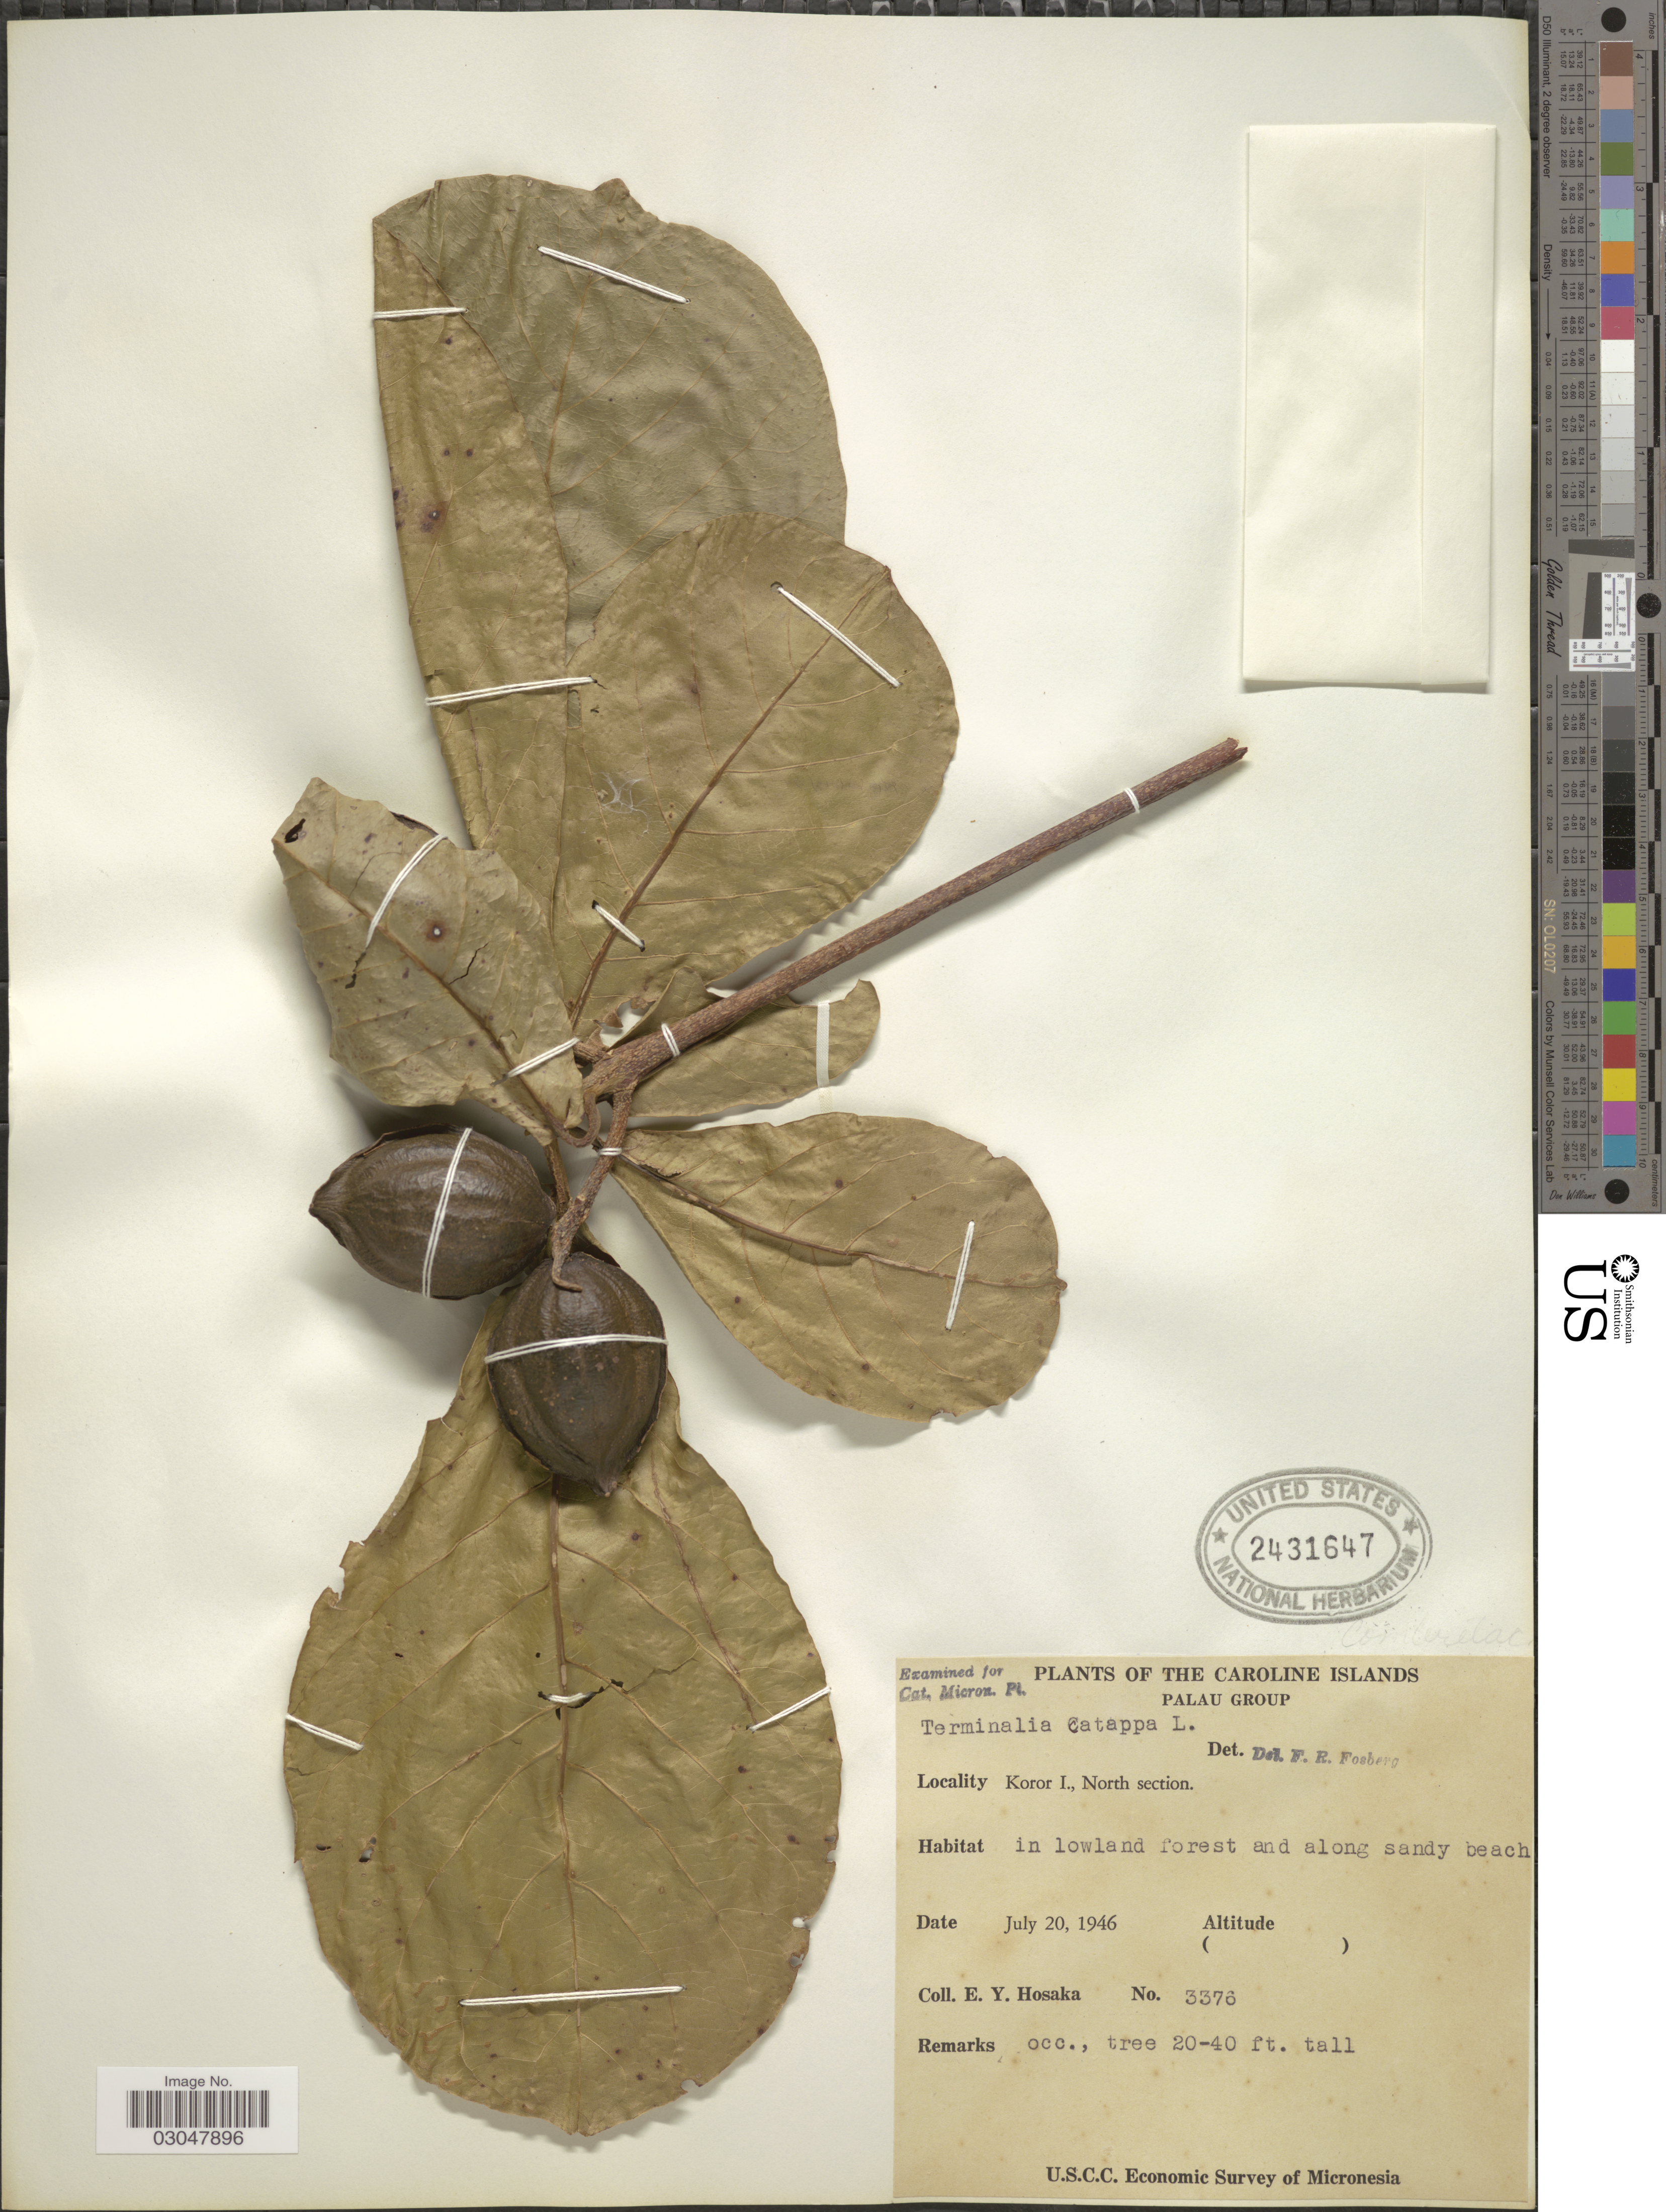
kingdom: Plantae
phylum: Tracheophyta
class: Magnoliopsida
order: Myrtales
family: Combretaceae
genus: Terminalia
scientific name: Terminalia catappa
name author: L.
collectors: E. Y. Hosaka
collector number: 3376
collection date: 1946-07-20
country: Palau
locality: Caroline Islands. Palau Group. Koror I., North section.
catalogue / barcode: US 2431647